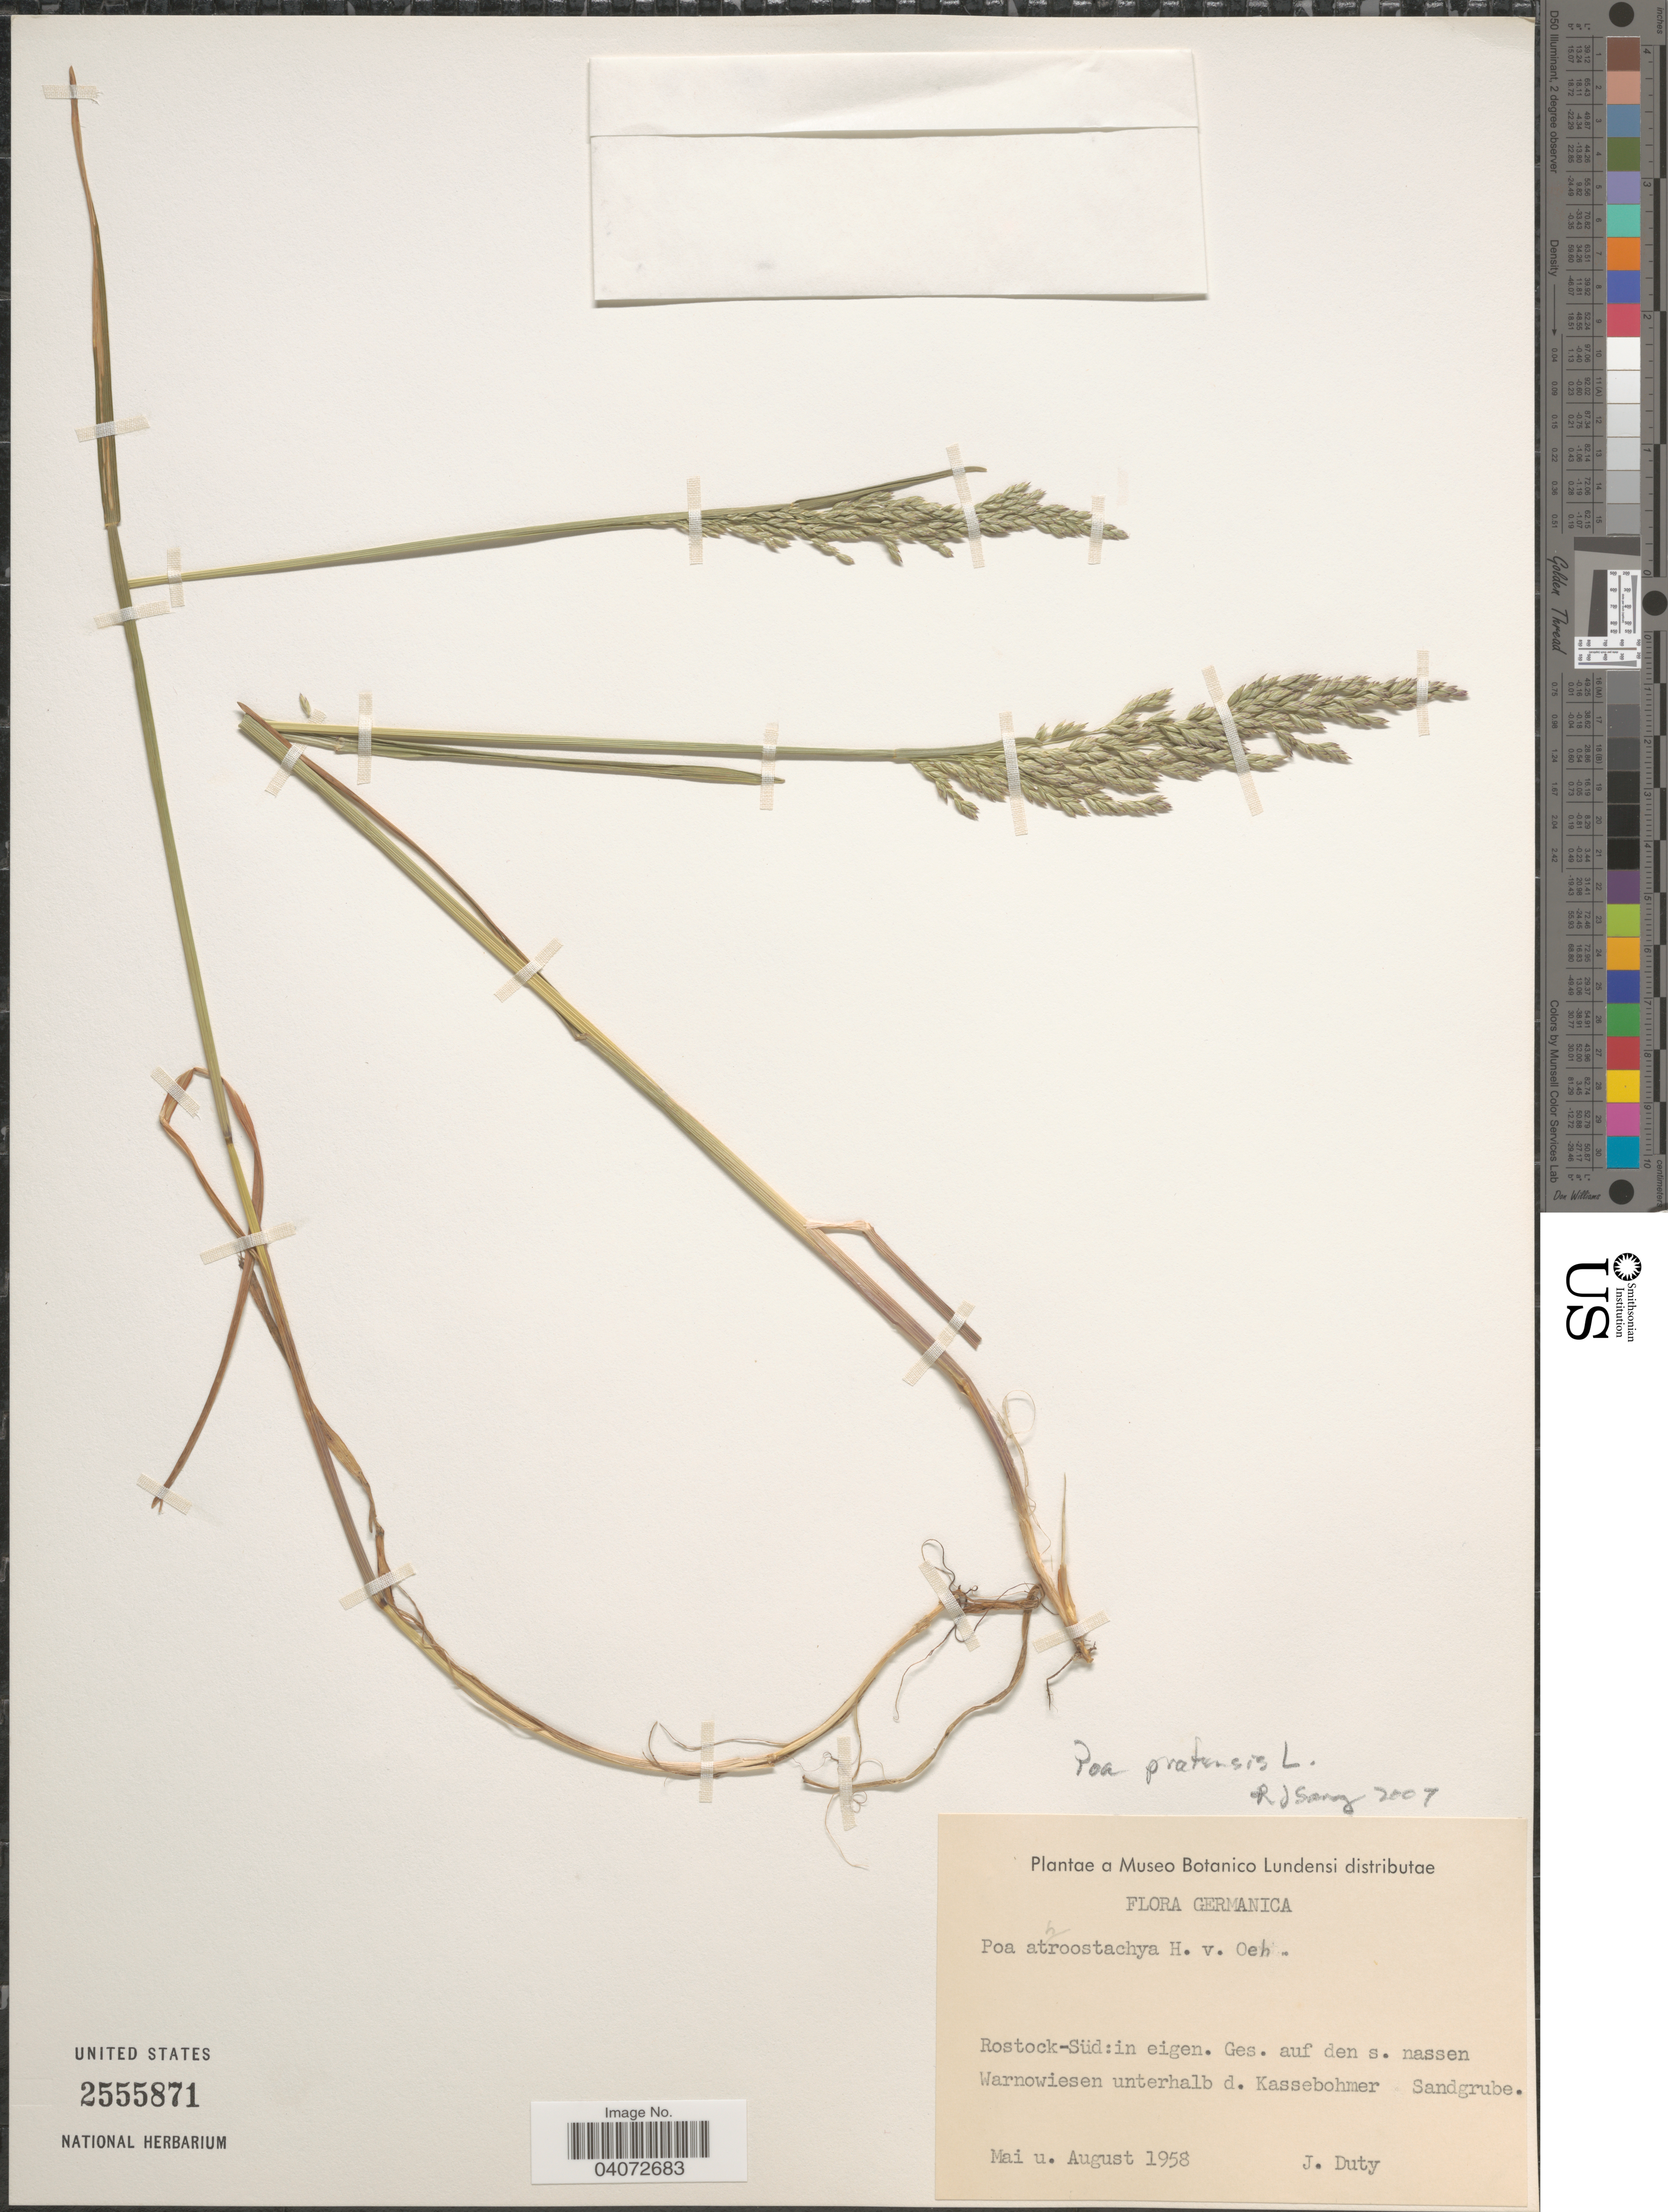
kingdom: Plantae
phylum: Tracheophyta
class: Liliopsida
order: Poales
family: Poaceae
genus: Poa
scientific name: Poa pratensis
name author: L.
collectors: J. Duty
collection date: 1958-05/1958-08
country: Germany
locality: Germanica. Rostock-Süd: in eigen. Ges. auf den s. nassen Warnowiesen unterhalb d. Kassebohmer Sandgrube.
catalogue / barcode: US 2555871